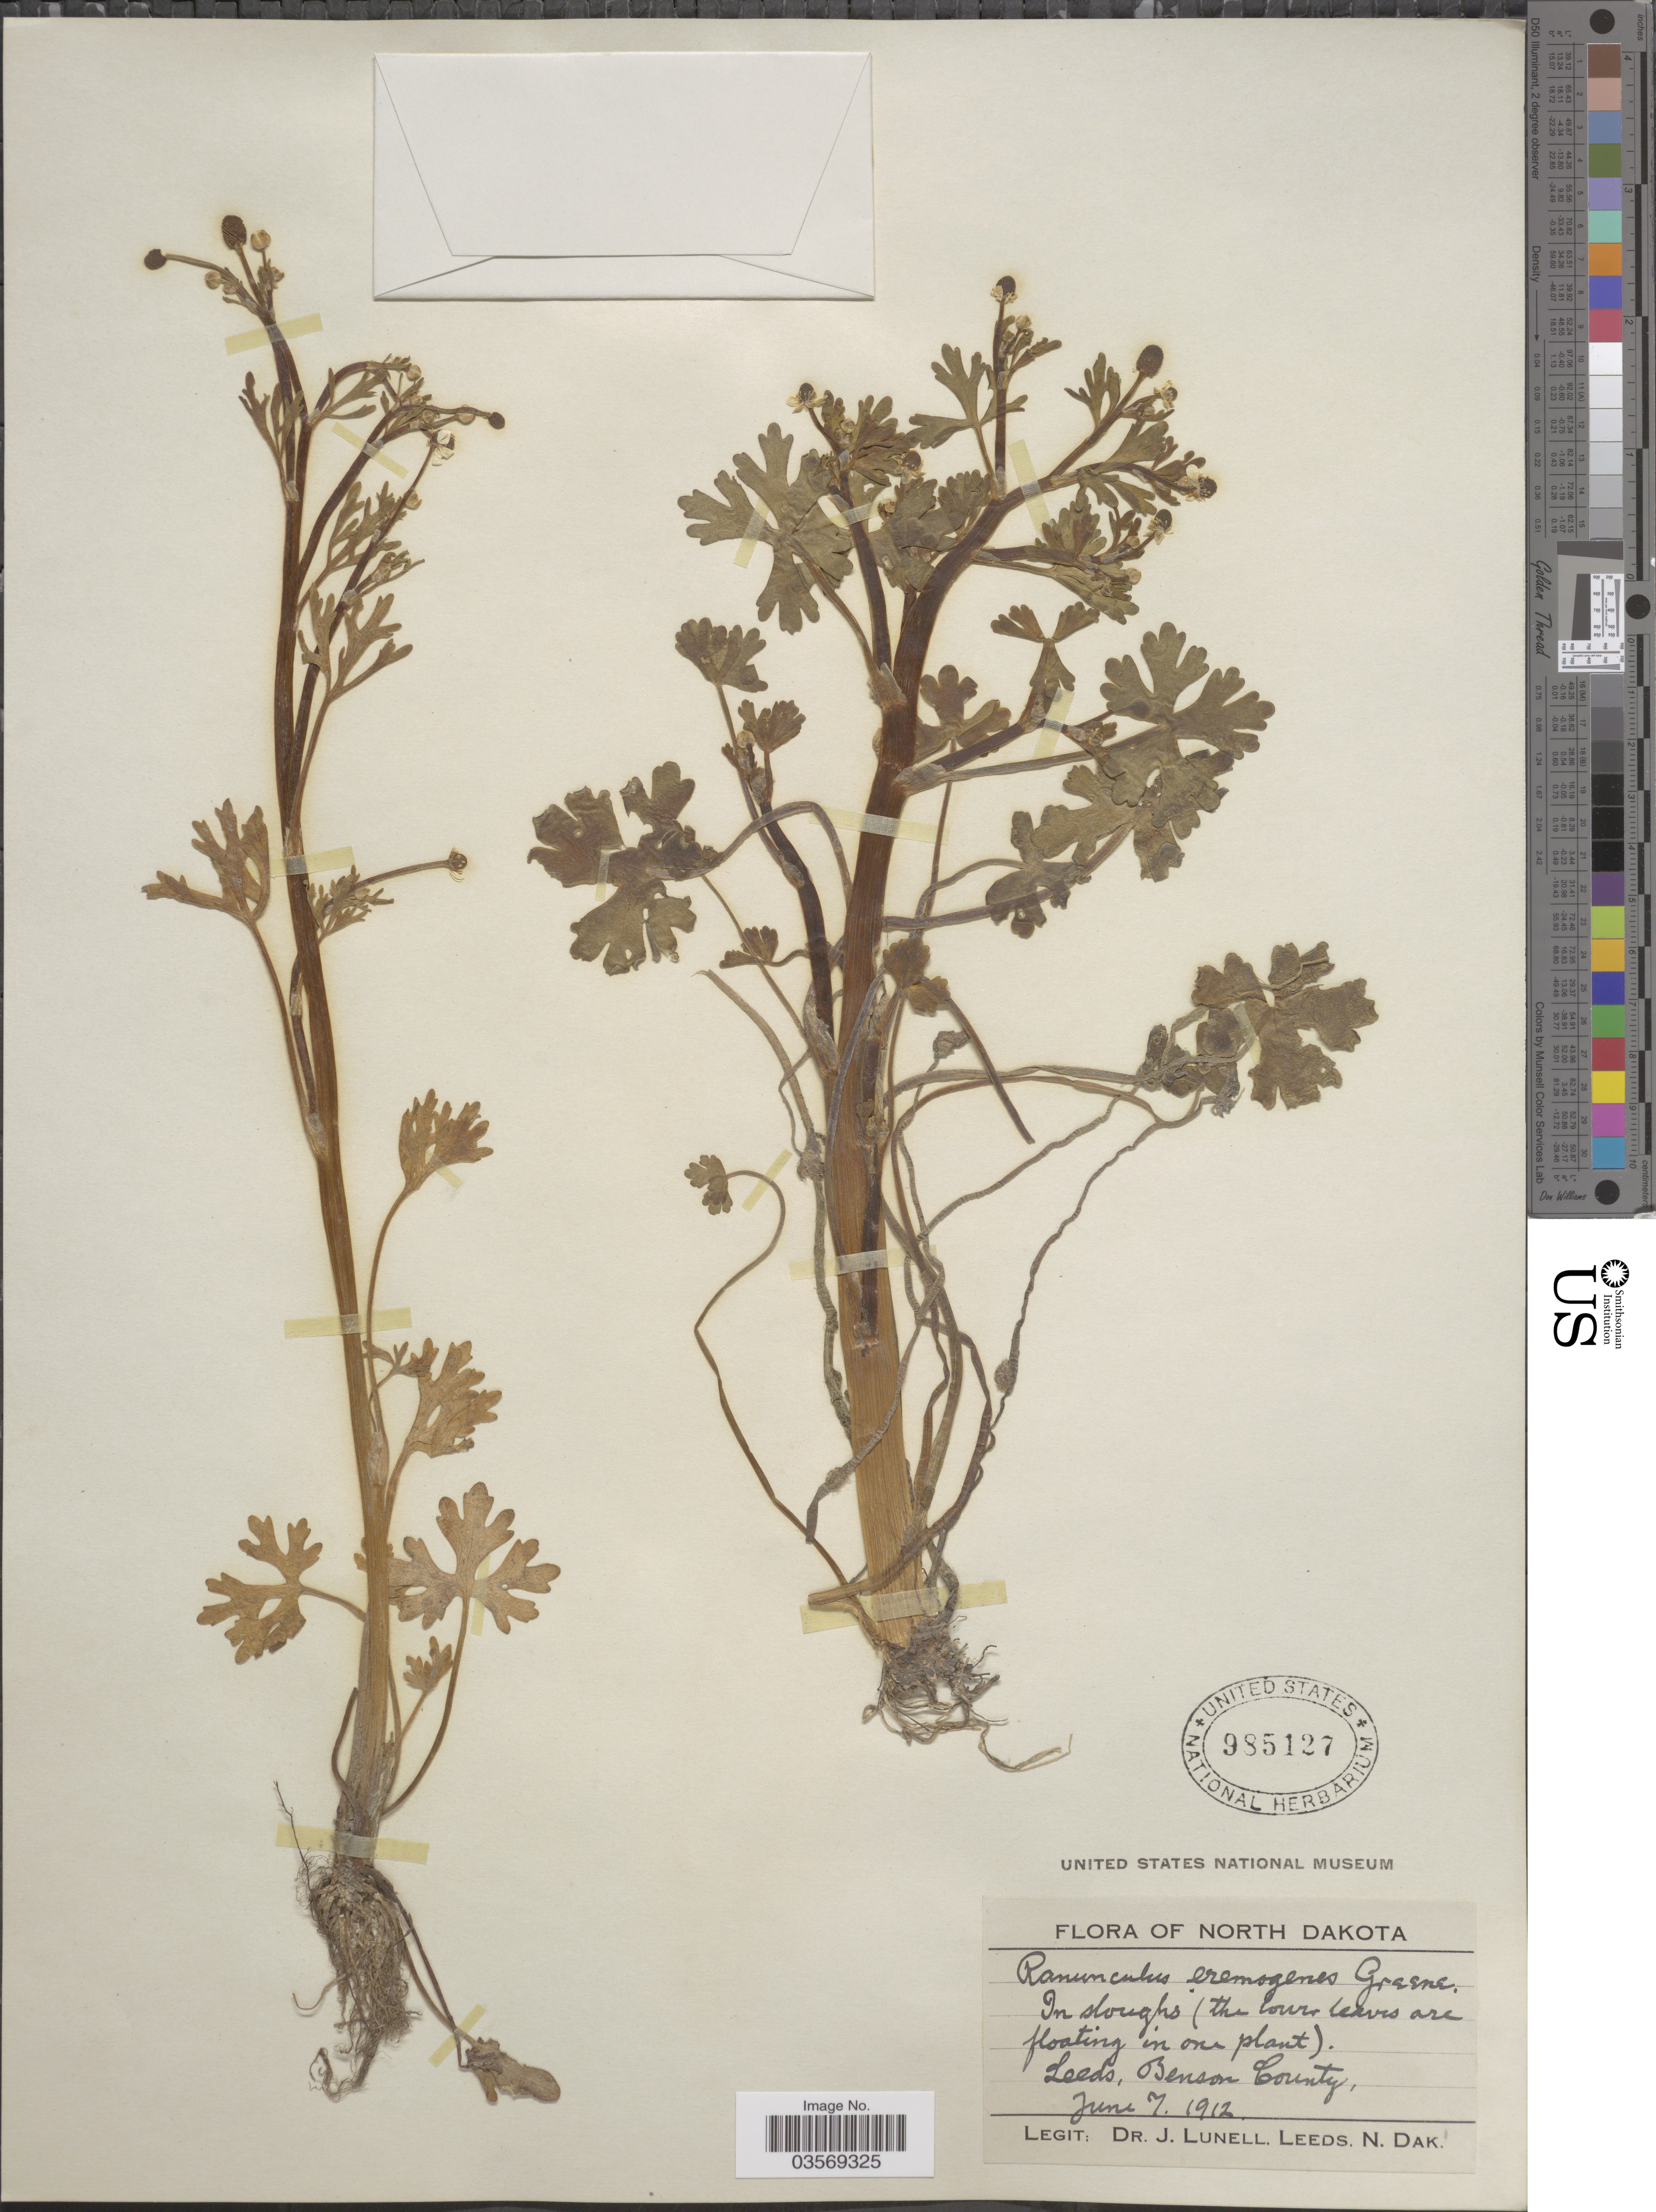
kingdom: Plantae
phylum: Tracheophyta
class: Magnoliopsida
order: Ranunculales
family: Ranunculaceae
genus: Ranunculus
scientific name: Ranunculus sceleratus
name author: L.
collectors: J. Lunell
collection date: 1912-06-07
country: United States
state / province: North Dakota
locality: Leeds, Benson County.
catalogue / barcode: US 985127